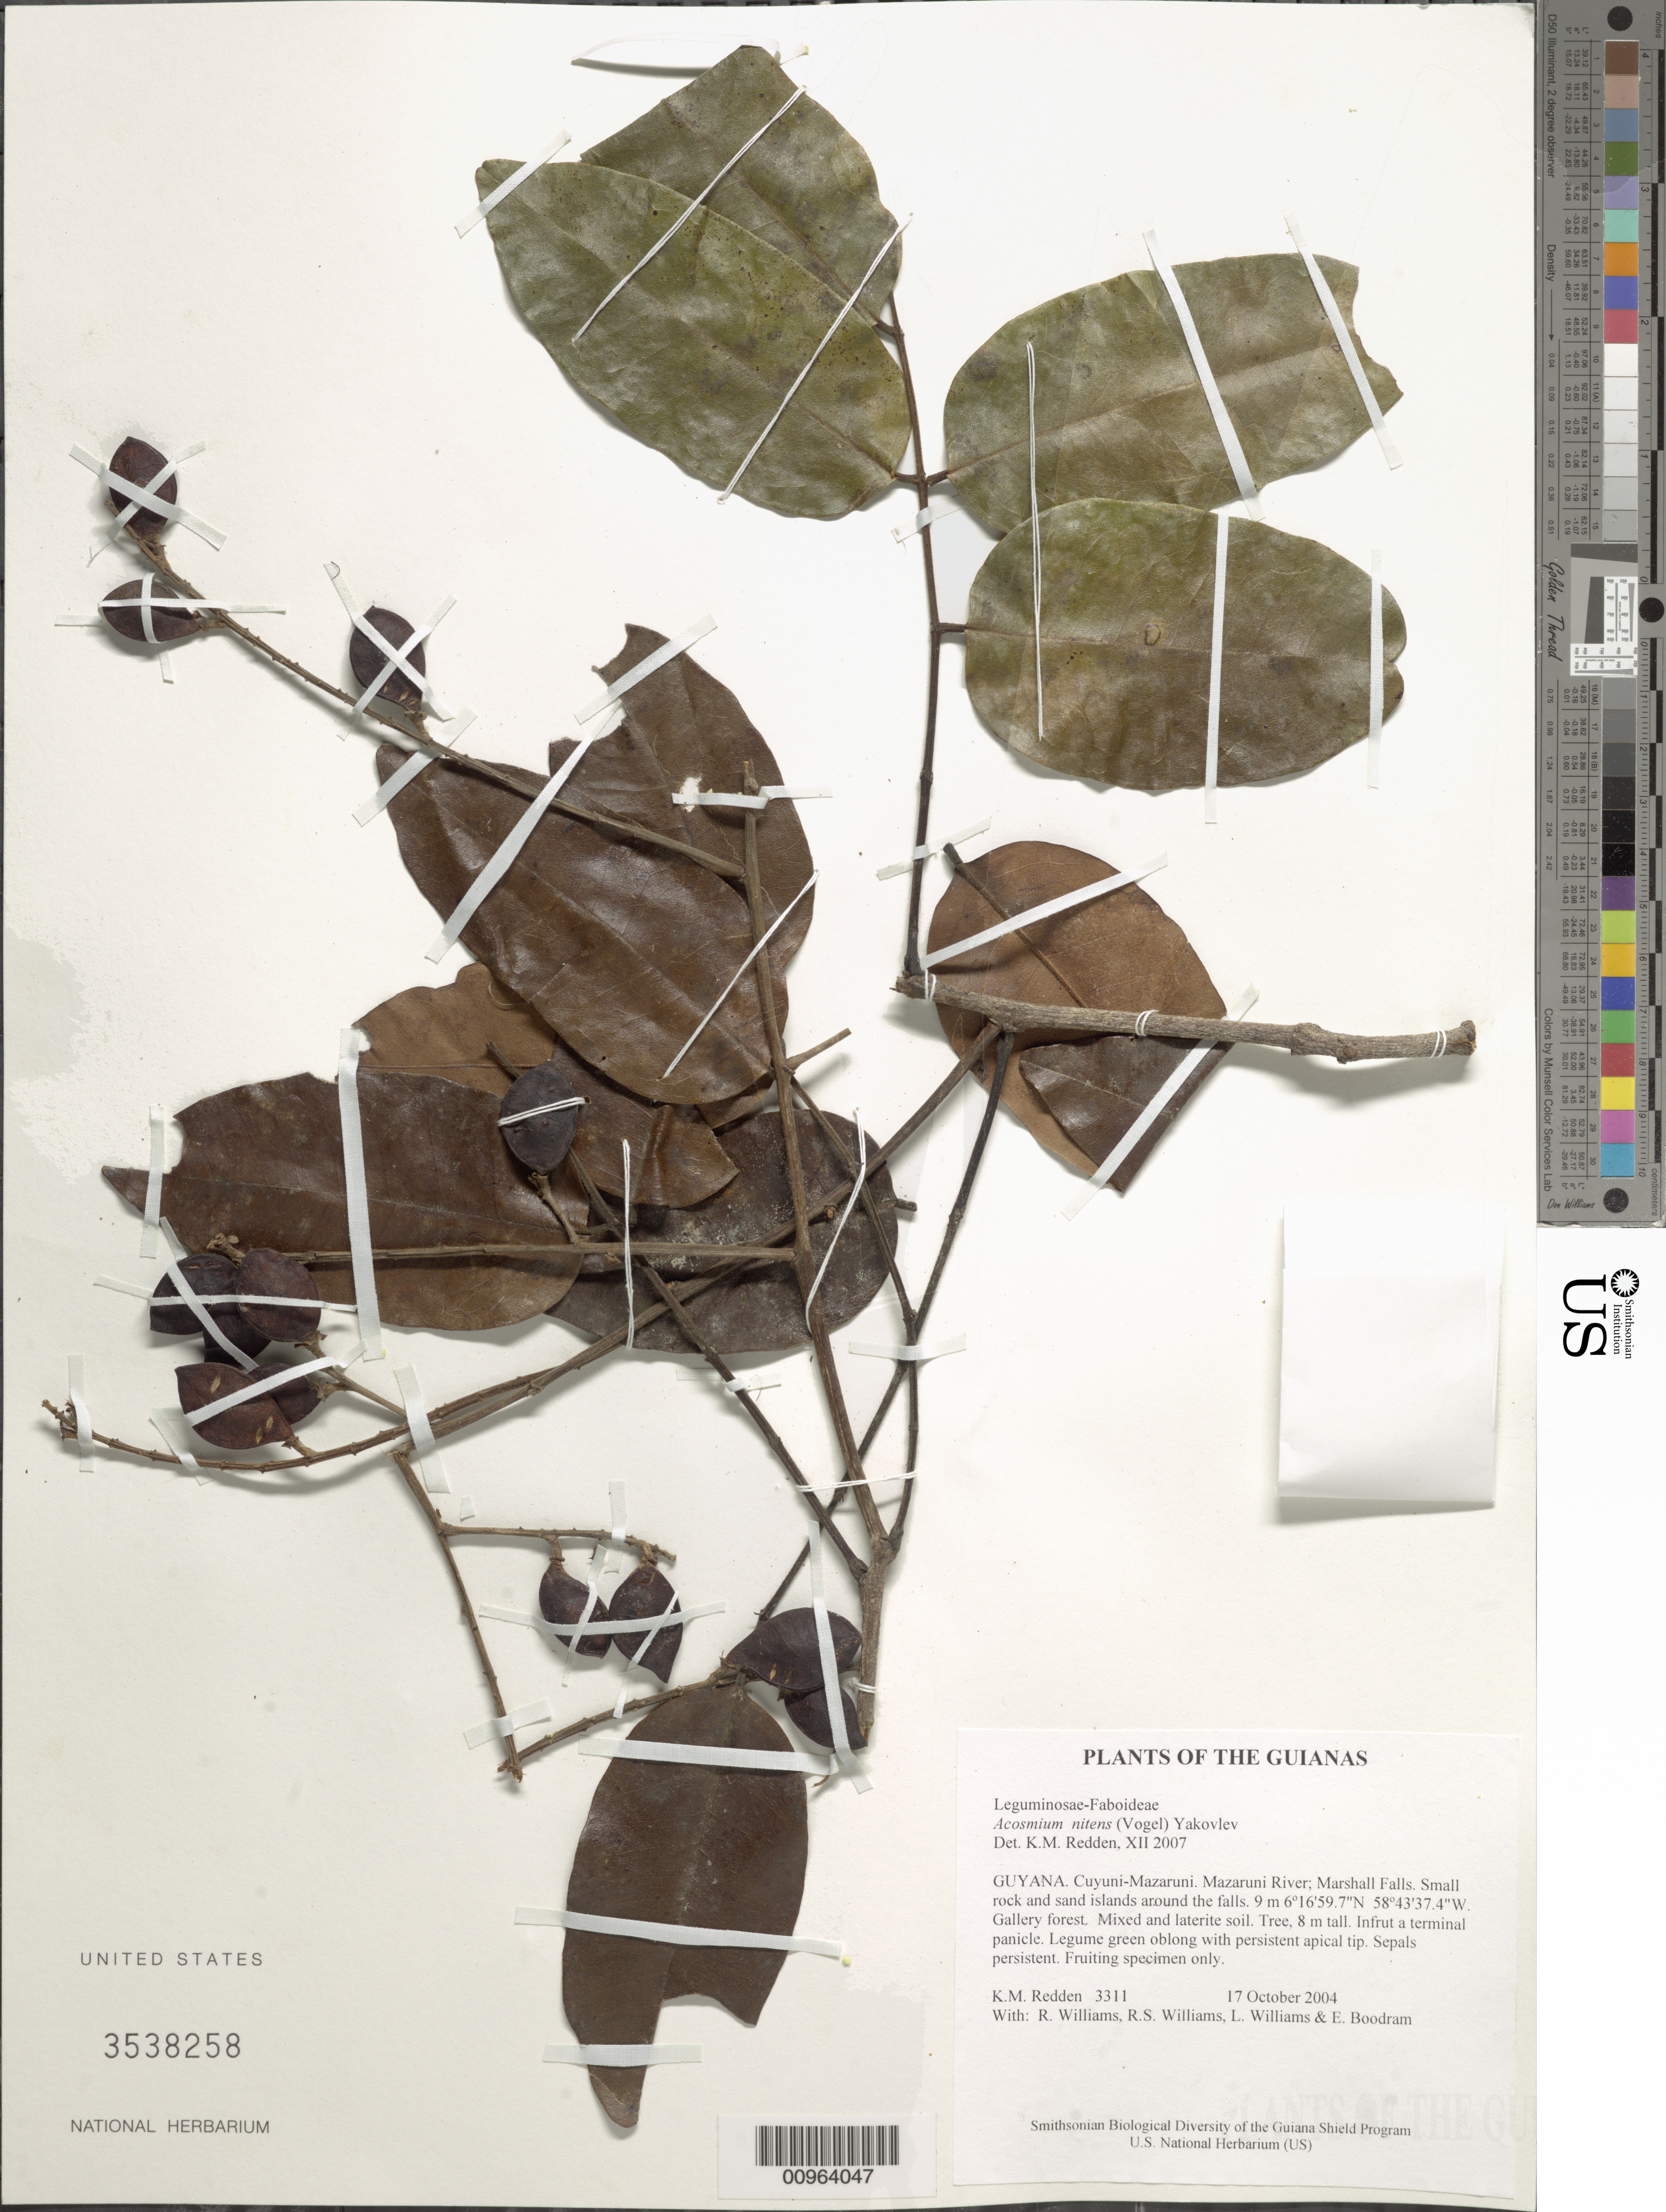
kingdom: Plantae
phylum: Tracheophyta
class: Magnoliopsida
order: Fabales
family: Fabaceae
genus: Acosmium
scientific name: Acosmium nitens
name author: (Vogel) Yakovlev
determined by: Rico Arce, María de Lourdes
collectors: K. M. Redden, R. Williams, R. S. Williams, L. Williams & E. Boodram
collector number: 3311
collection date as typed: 17 October 2004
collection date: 2004-10-17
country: Guyana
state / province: Cuyuni-Mazaruni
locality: Mazaruni River; Marshall Falls. Small rock and sand islands around the falls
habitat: Gallery forest. Mixed and laterite soil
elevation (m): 9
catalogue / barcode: US 3538258